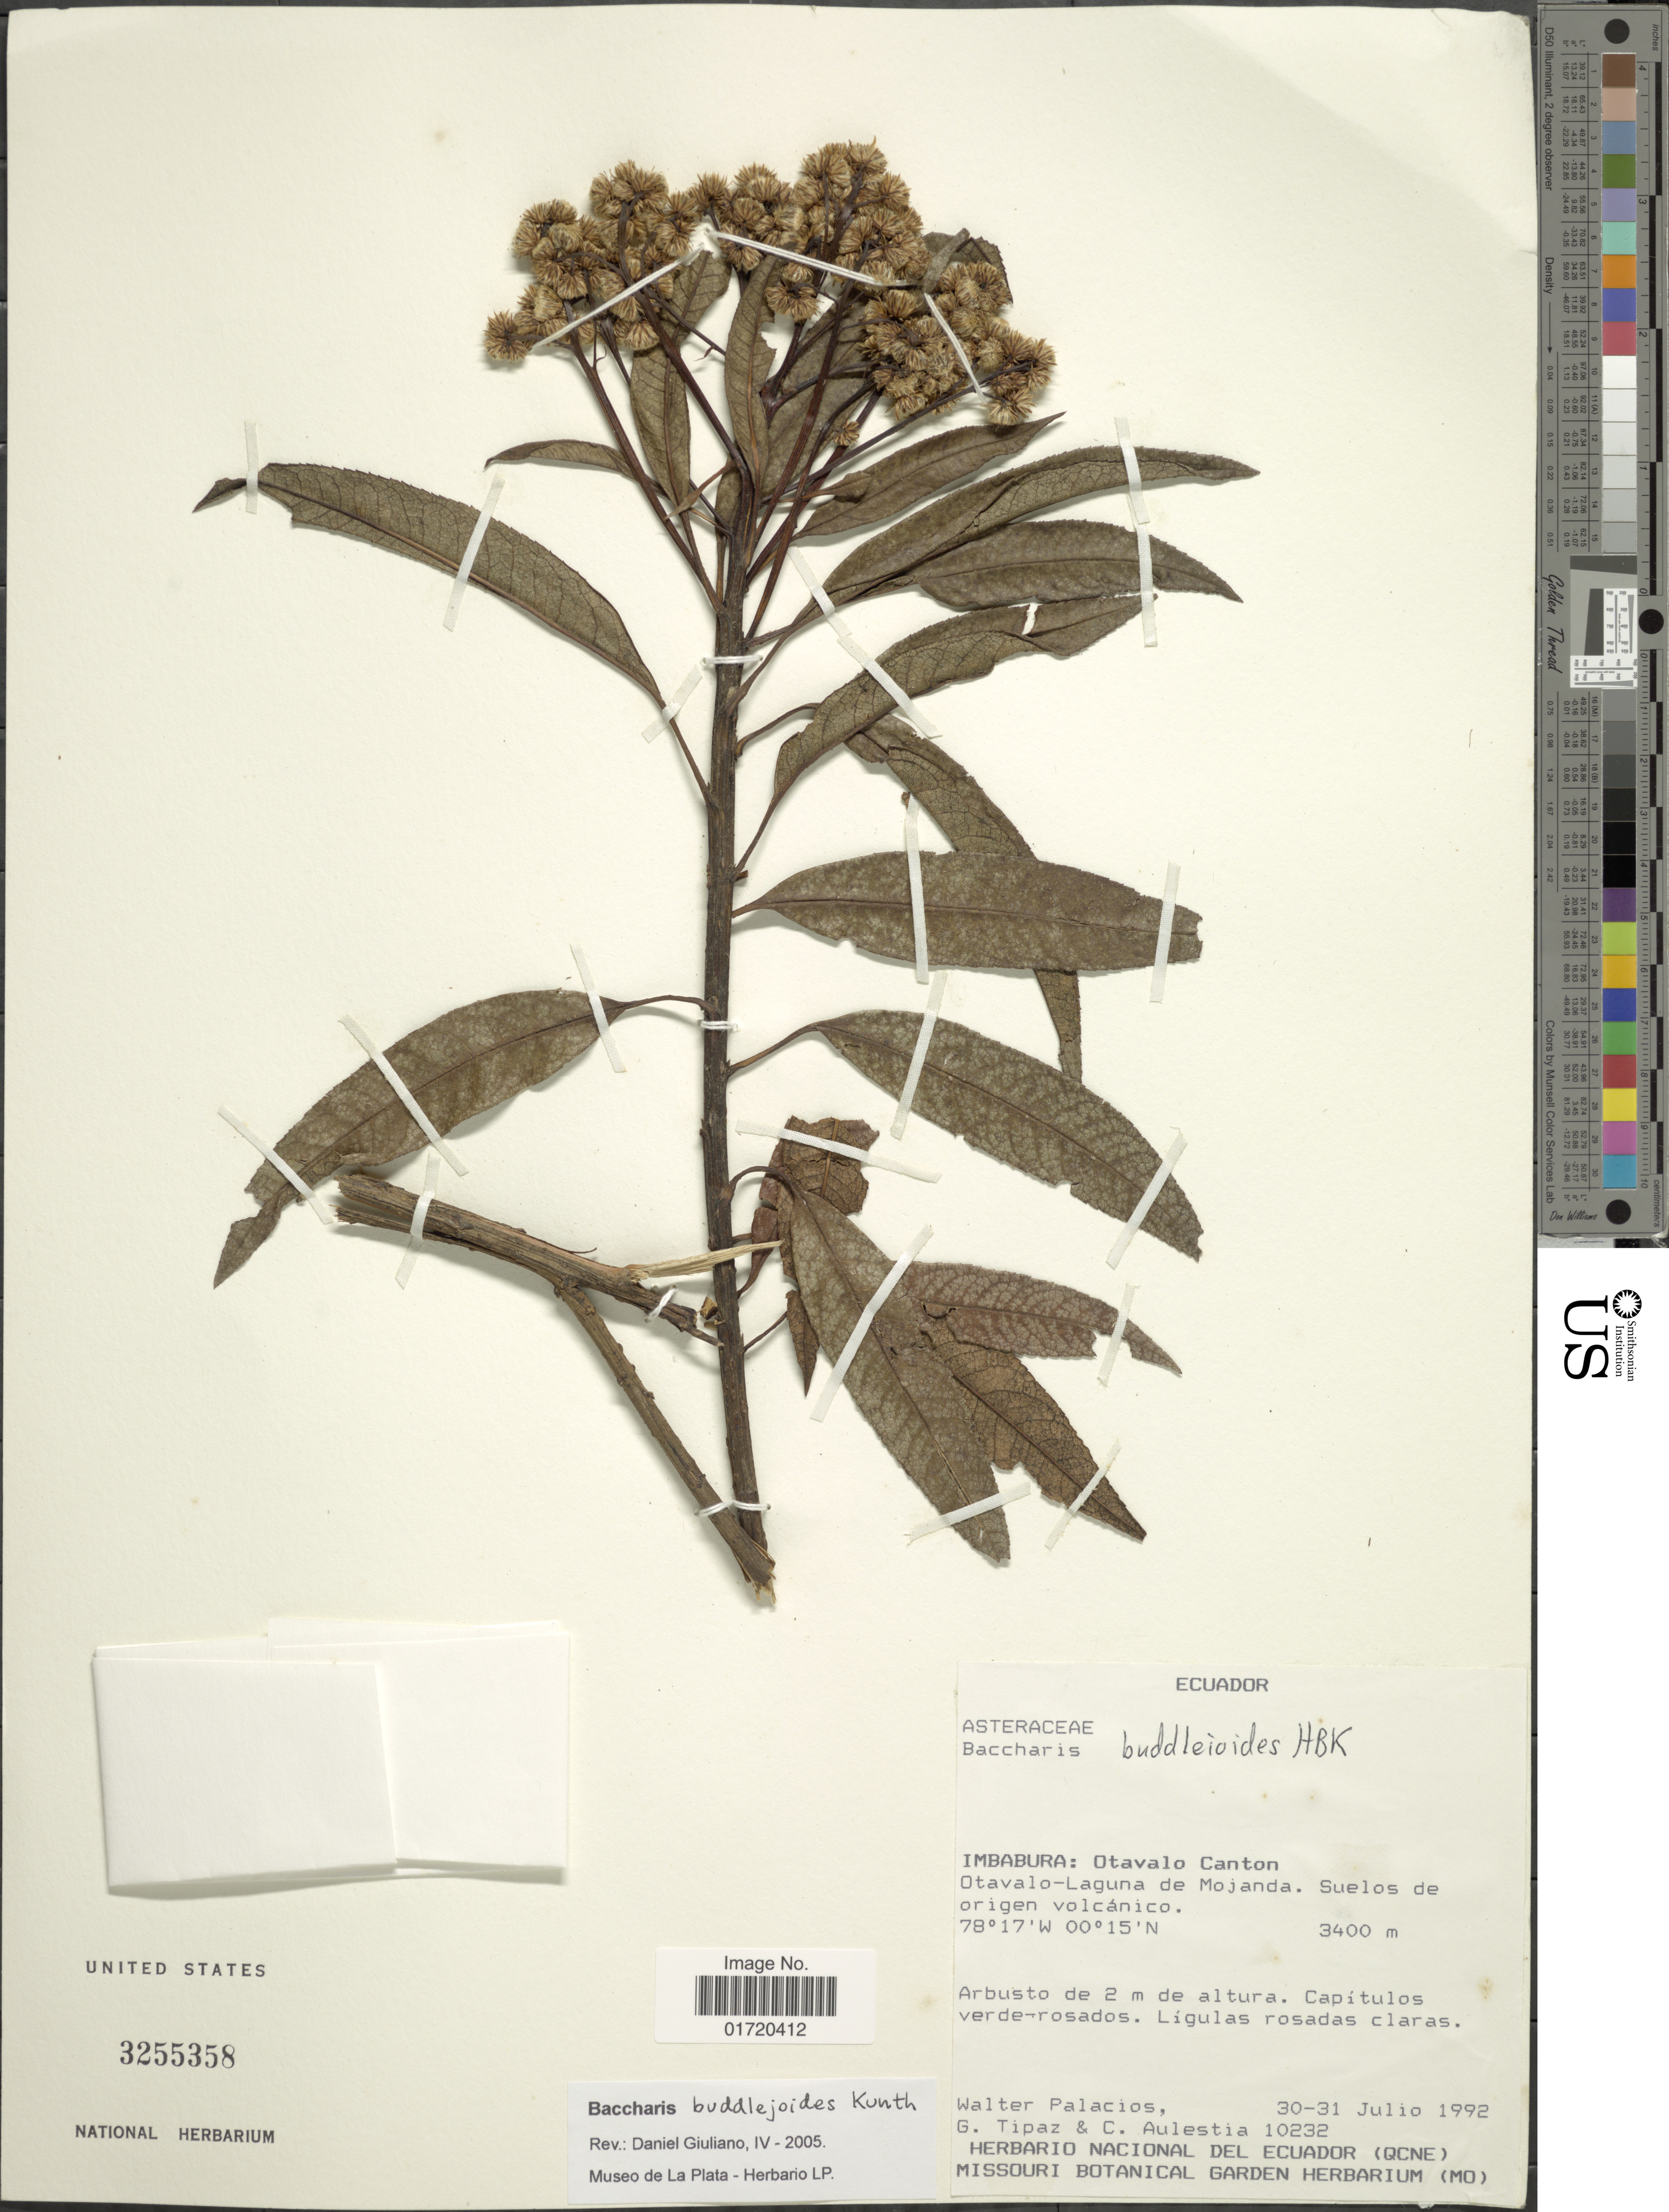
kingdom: Plantae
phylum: Tracheophyta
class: Magnoliopsida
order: Asterales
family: Asteraceae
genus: Baccharis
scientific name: Baccharis buddlejoides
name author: Kunth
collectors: W. Palacios, G. Tipaz & C. Aulestia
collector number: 10232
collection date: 1992-07-30/1992-07-31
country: Ecuador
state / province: Imbabura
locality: Otavalo Canton, Otavalo-Laguna de Mojanda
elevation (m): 3400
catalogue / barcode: US 3255358